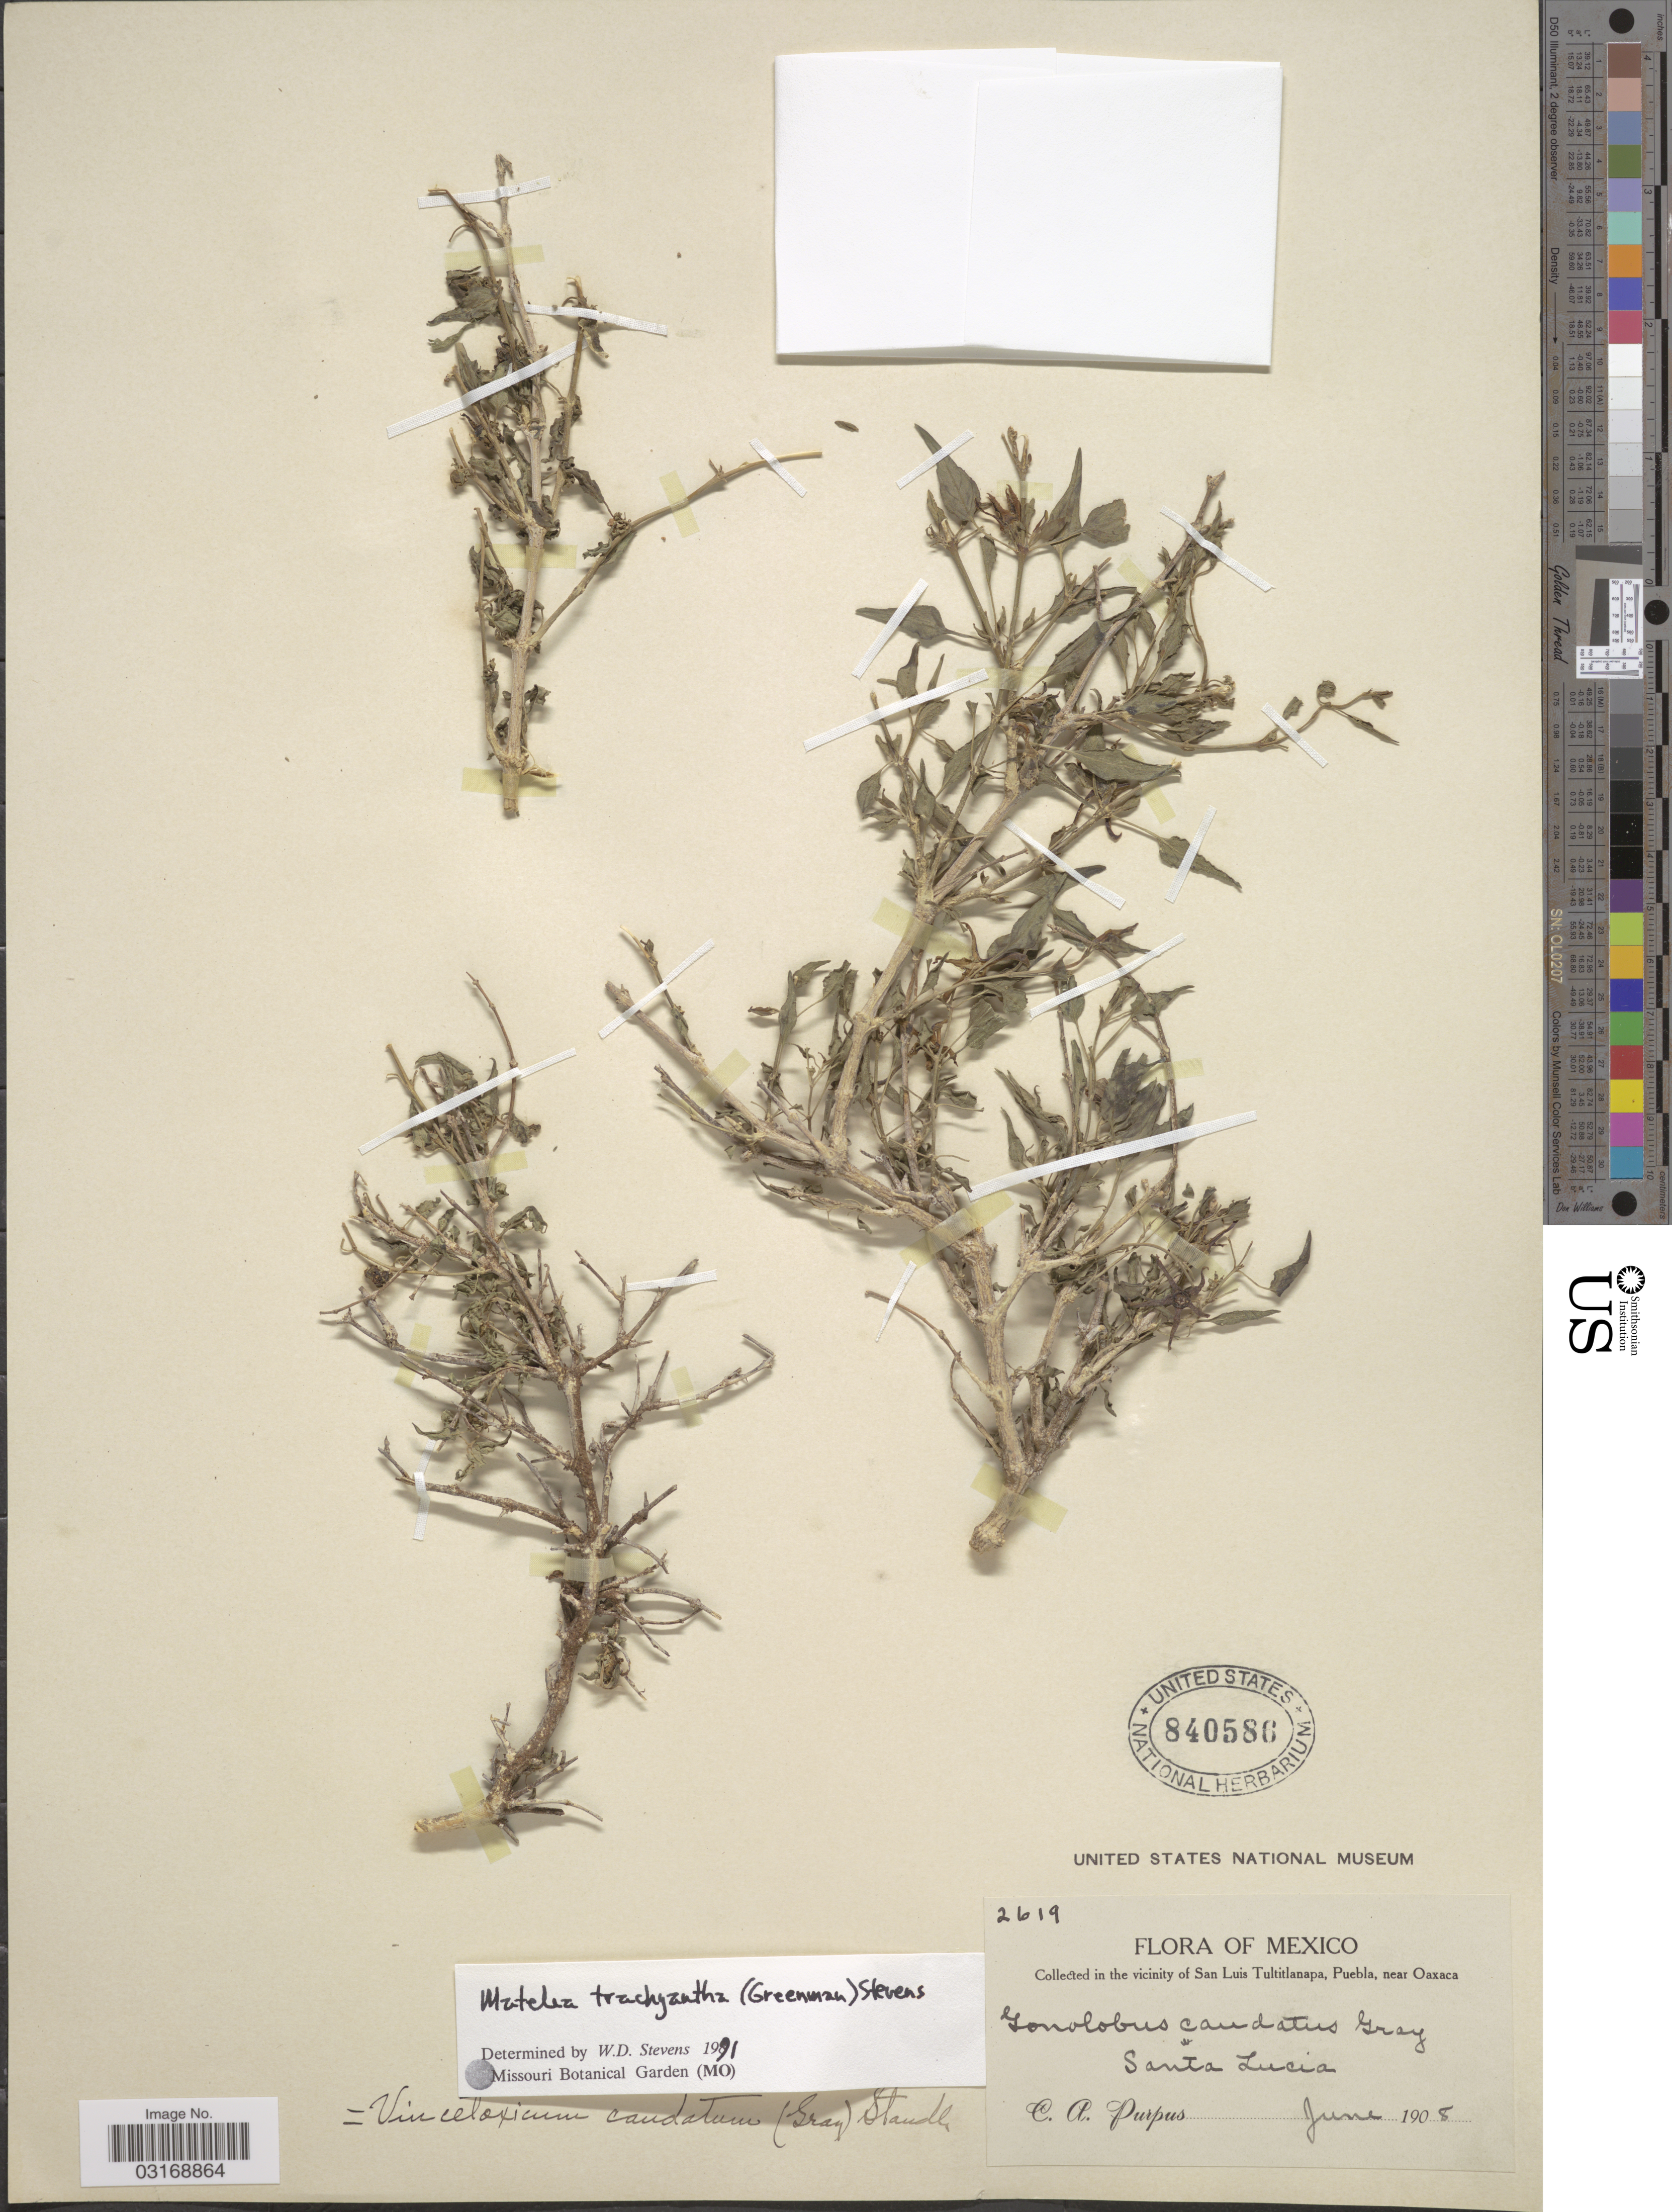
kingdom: Plantae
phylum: Tracheophyta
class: Magnoliopsida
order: Gentianales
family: Apocynaceae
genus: Matelea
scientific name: Matelea trachyantha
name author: (Greenm.) W.D. Stevens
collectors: C. A. Purpus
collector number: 2619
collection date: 1908-06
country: Mexico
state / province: Puebla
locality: Collected in the vicinity of San Luis Tultitlanapa, near Oaxaca. Santa Lucia.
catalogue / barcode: US 840586